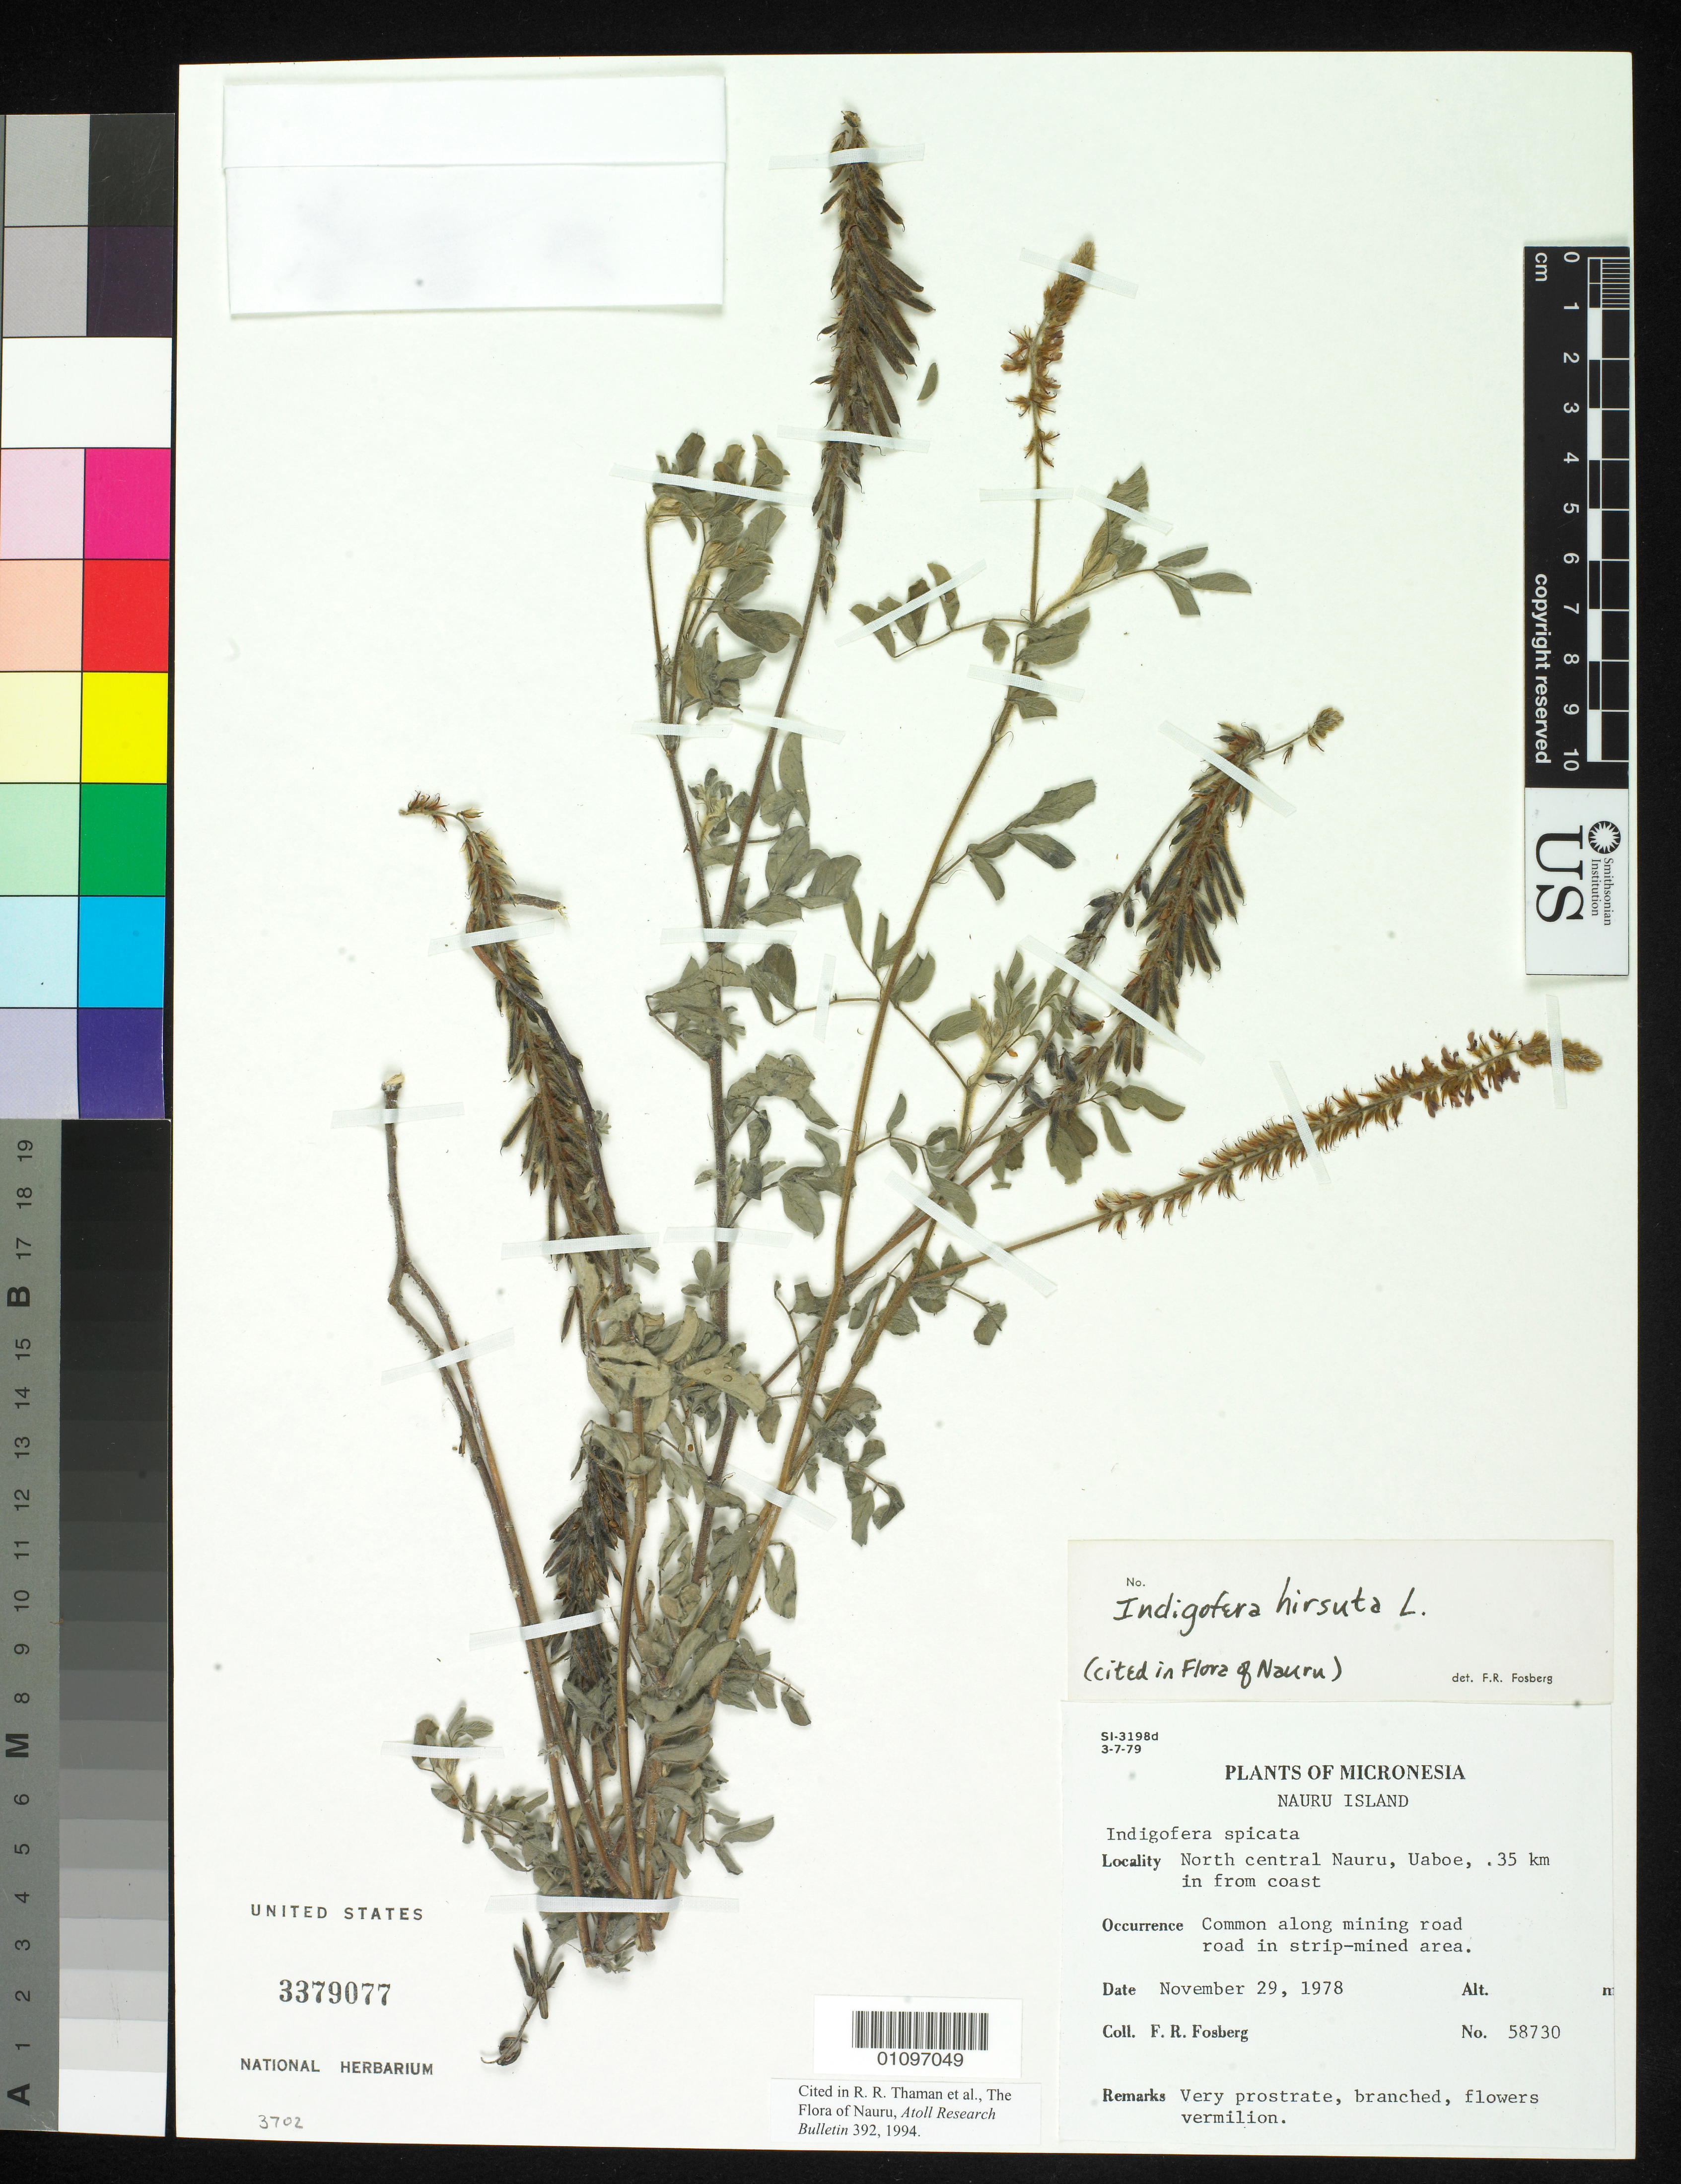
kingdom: Plantae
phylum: Tracheophyta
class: Magnoliopsida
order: Fabales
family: Fabaceae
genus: Indigofera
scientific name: Indigofera hirsuta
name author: L.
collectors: F. R. Fosberg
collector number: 58730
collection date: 1978-11-29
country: Nauru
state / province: Uaboe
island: Nauru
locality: North central Nauru, Uaboe, 0.35 km in from north coast.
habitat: Strip mined area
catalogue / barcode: US 3379077